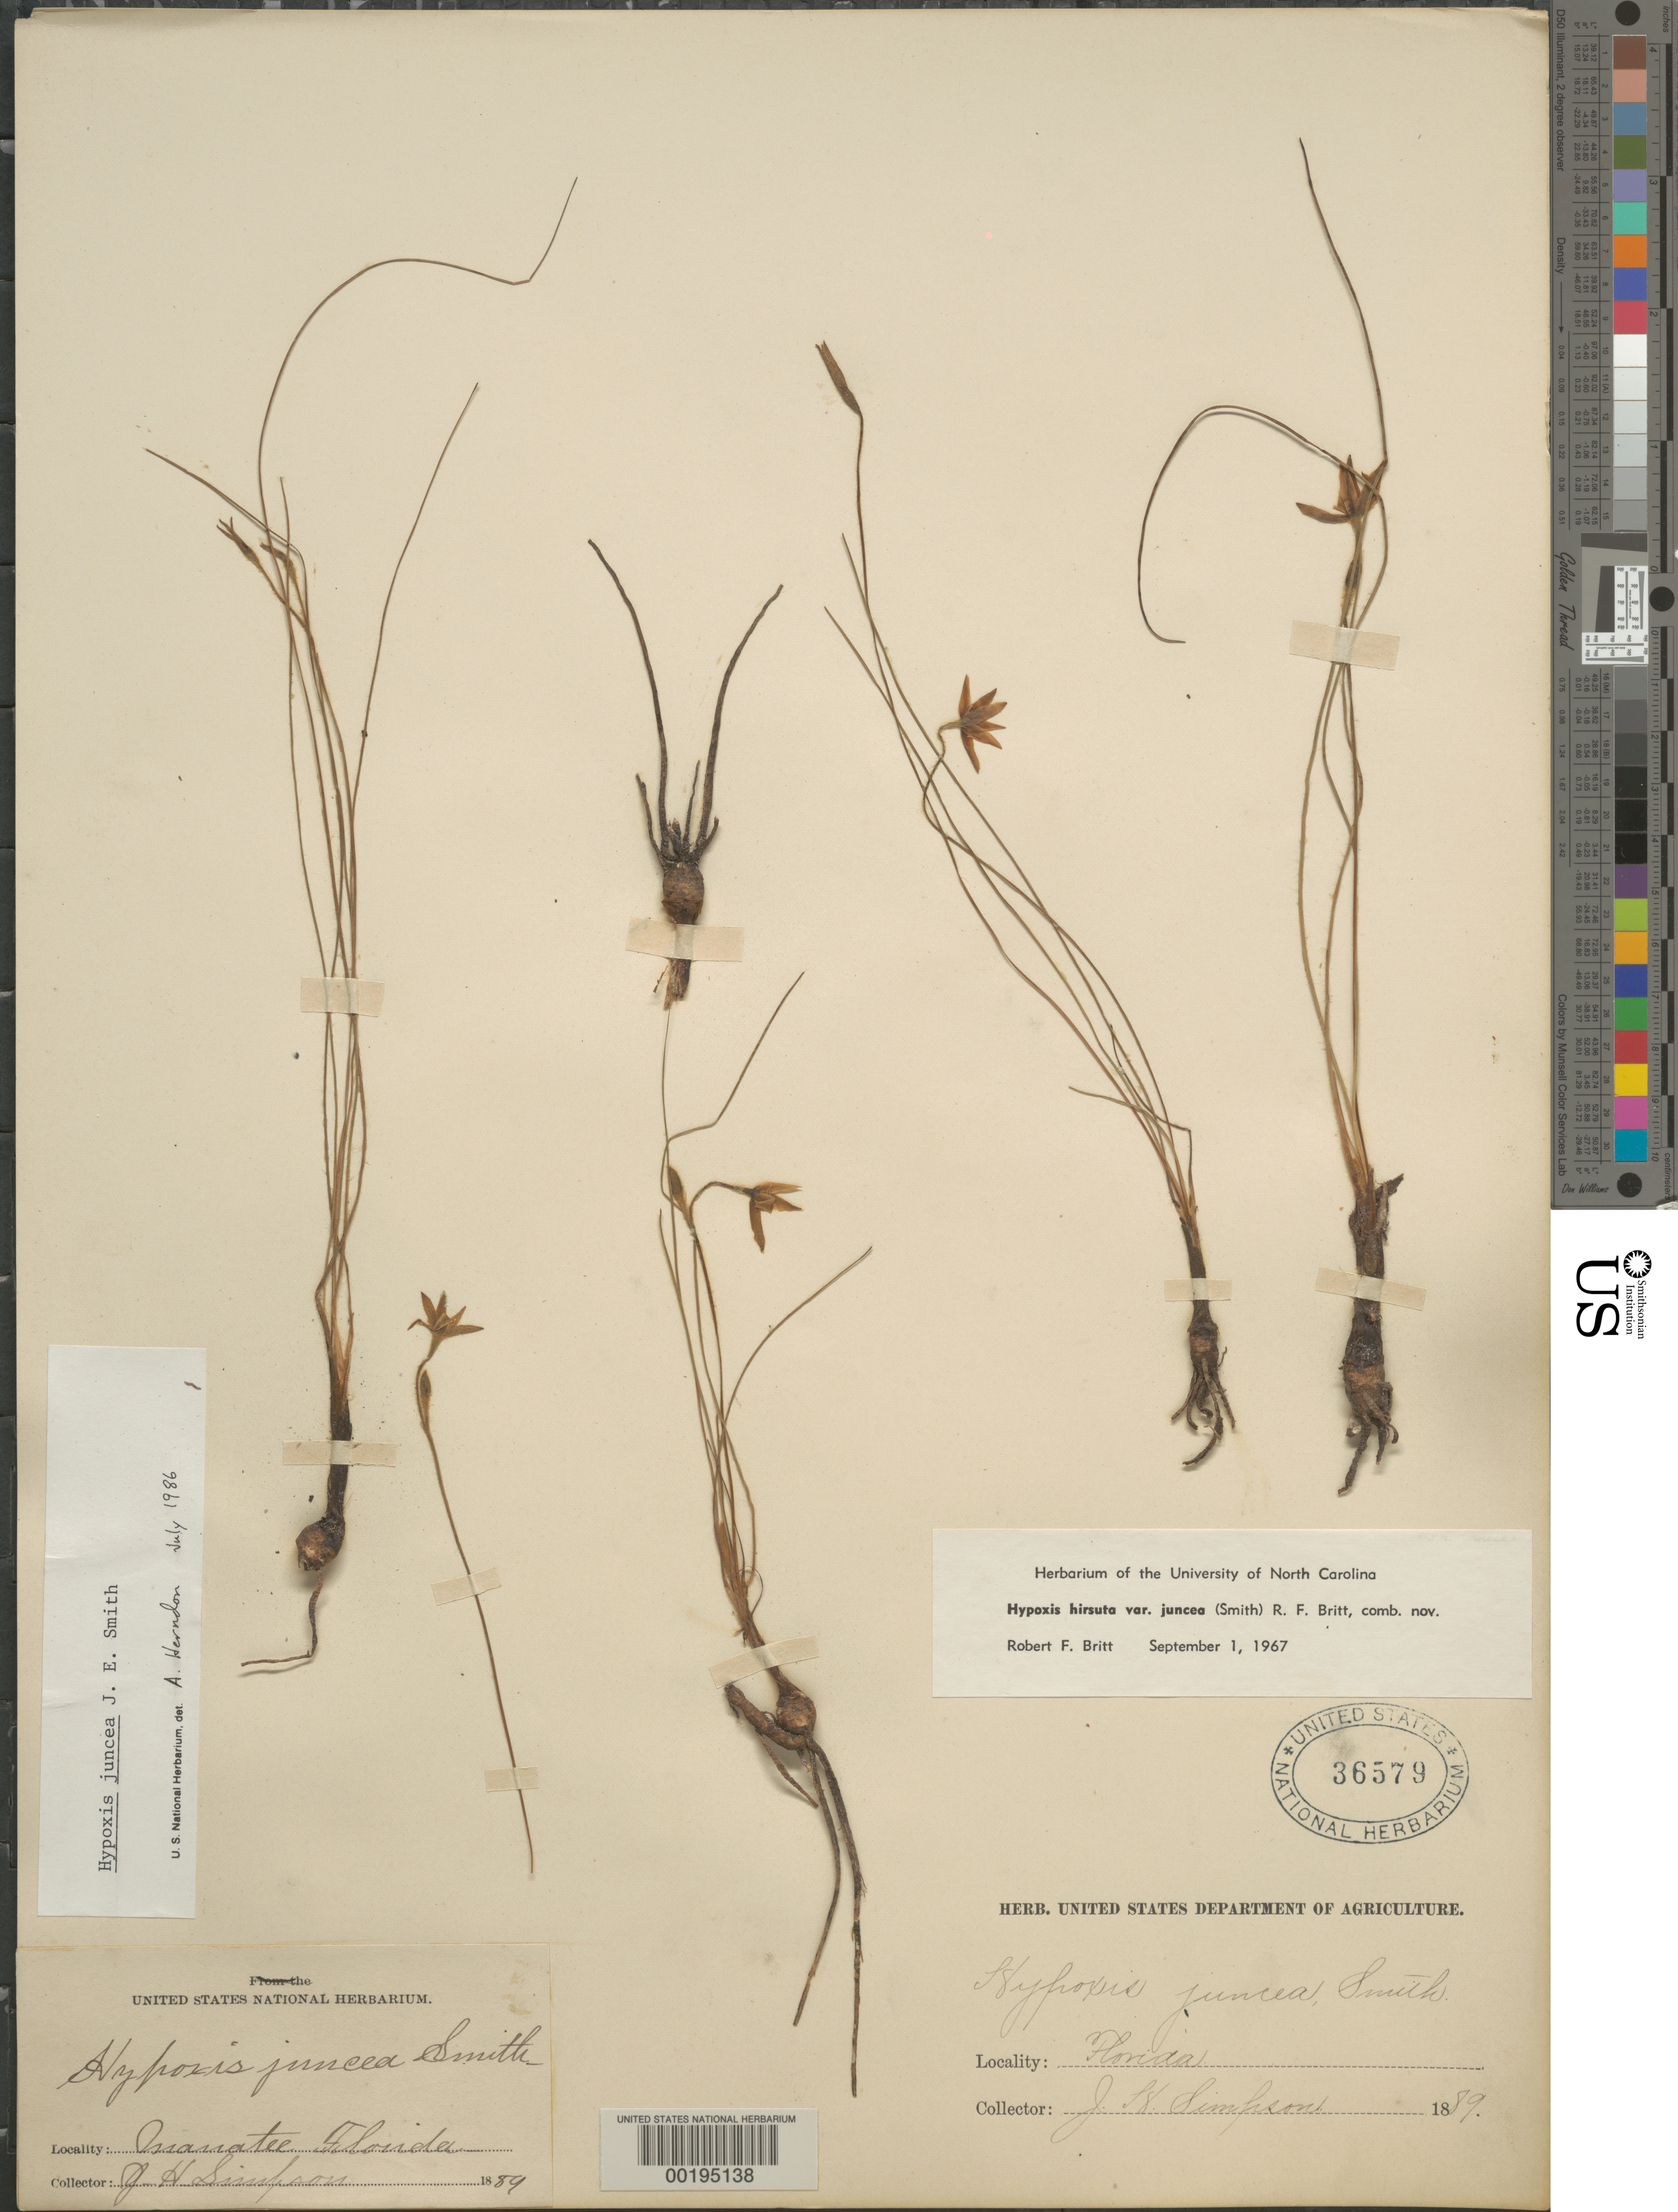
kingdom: Plantae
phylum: Tracheophyta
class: Liliopsida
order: Asparagales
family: Hypoxidaceae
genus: Hypoxis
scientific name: Hypoxis juncea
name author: Small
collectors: J. H. Simpson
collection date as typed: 1889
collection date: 1889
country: United States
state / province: Florida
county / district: Manatee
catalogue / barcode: US 36579